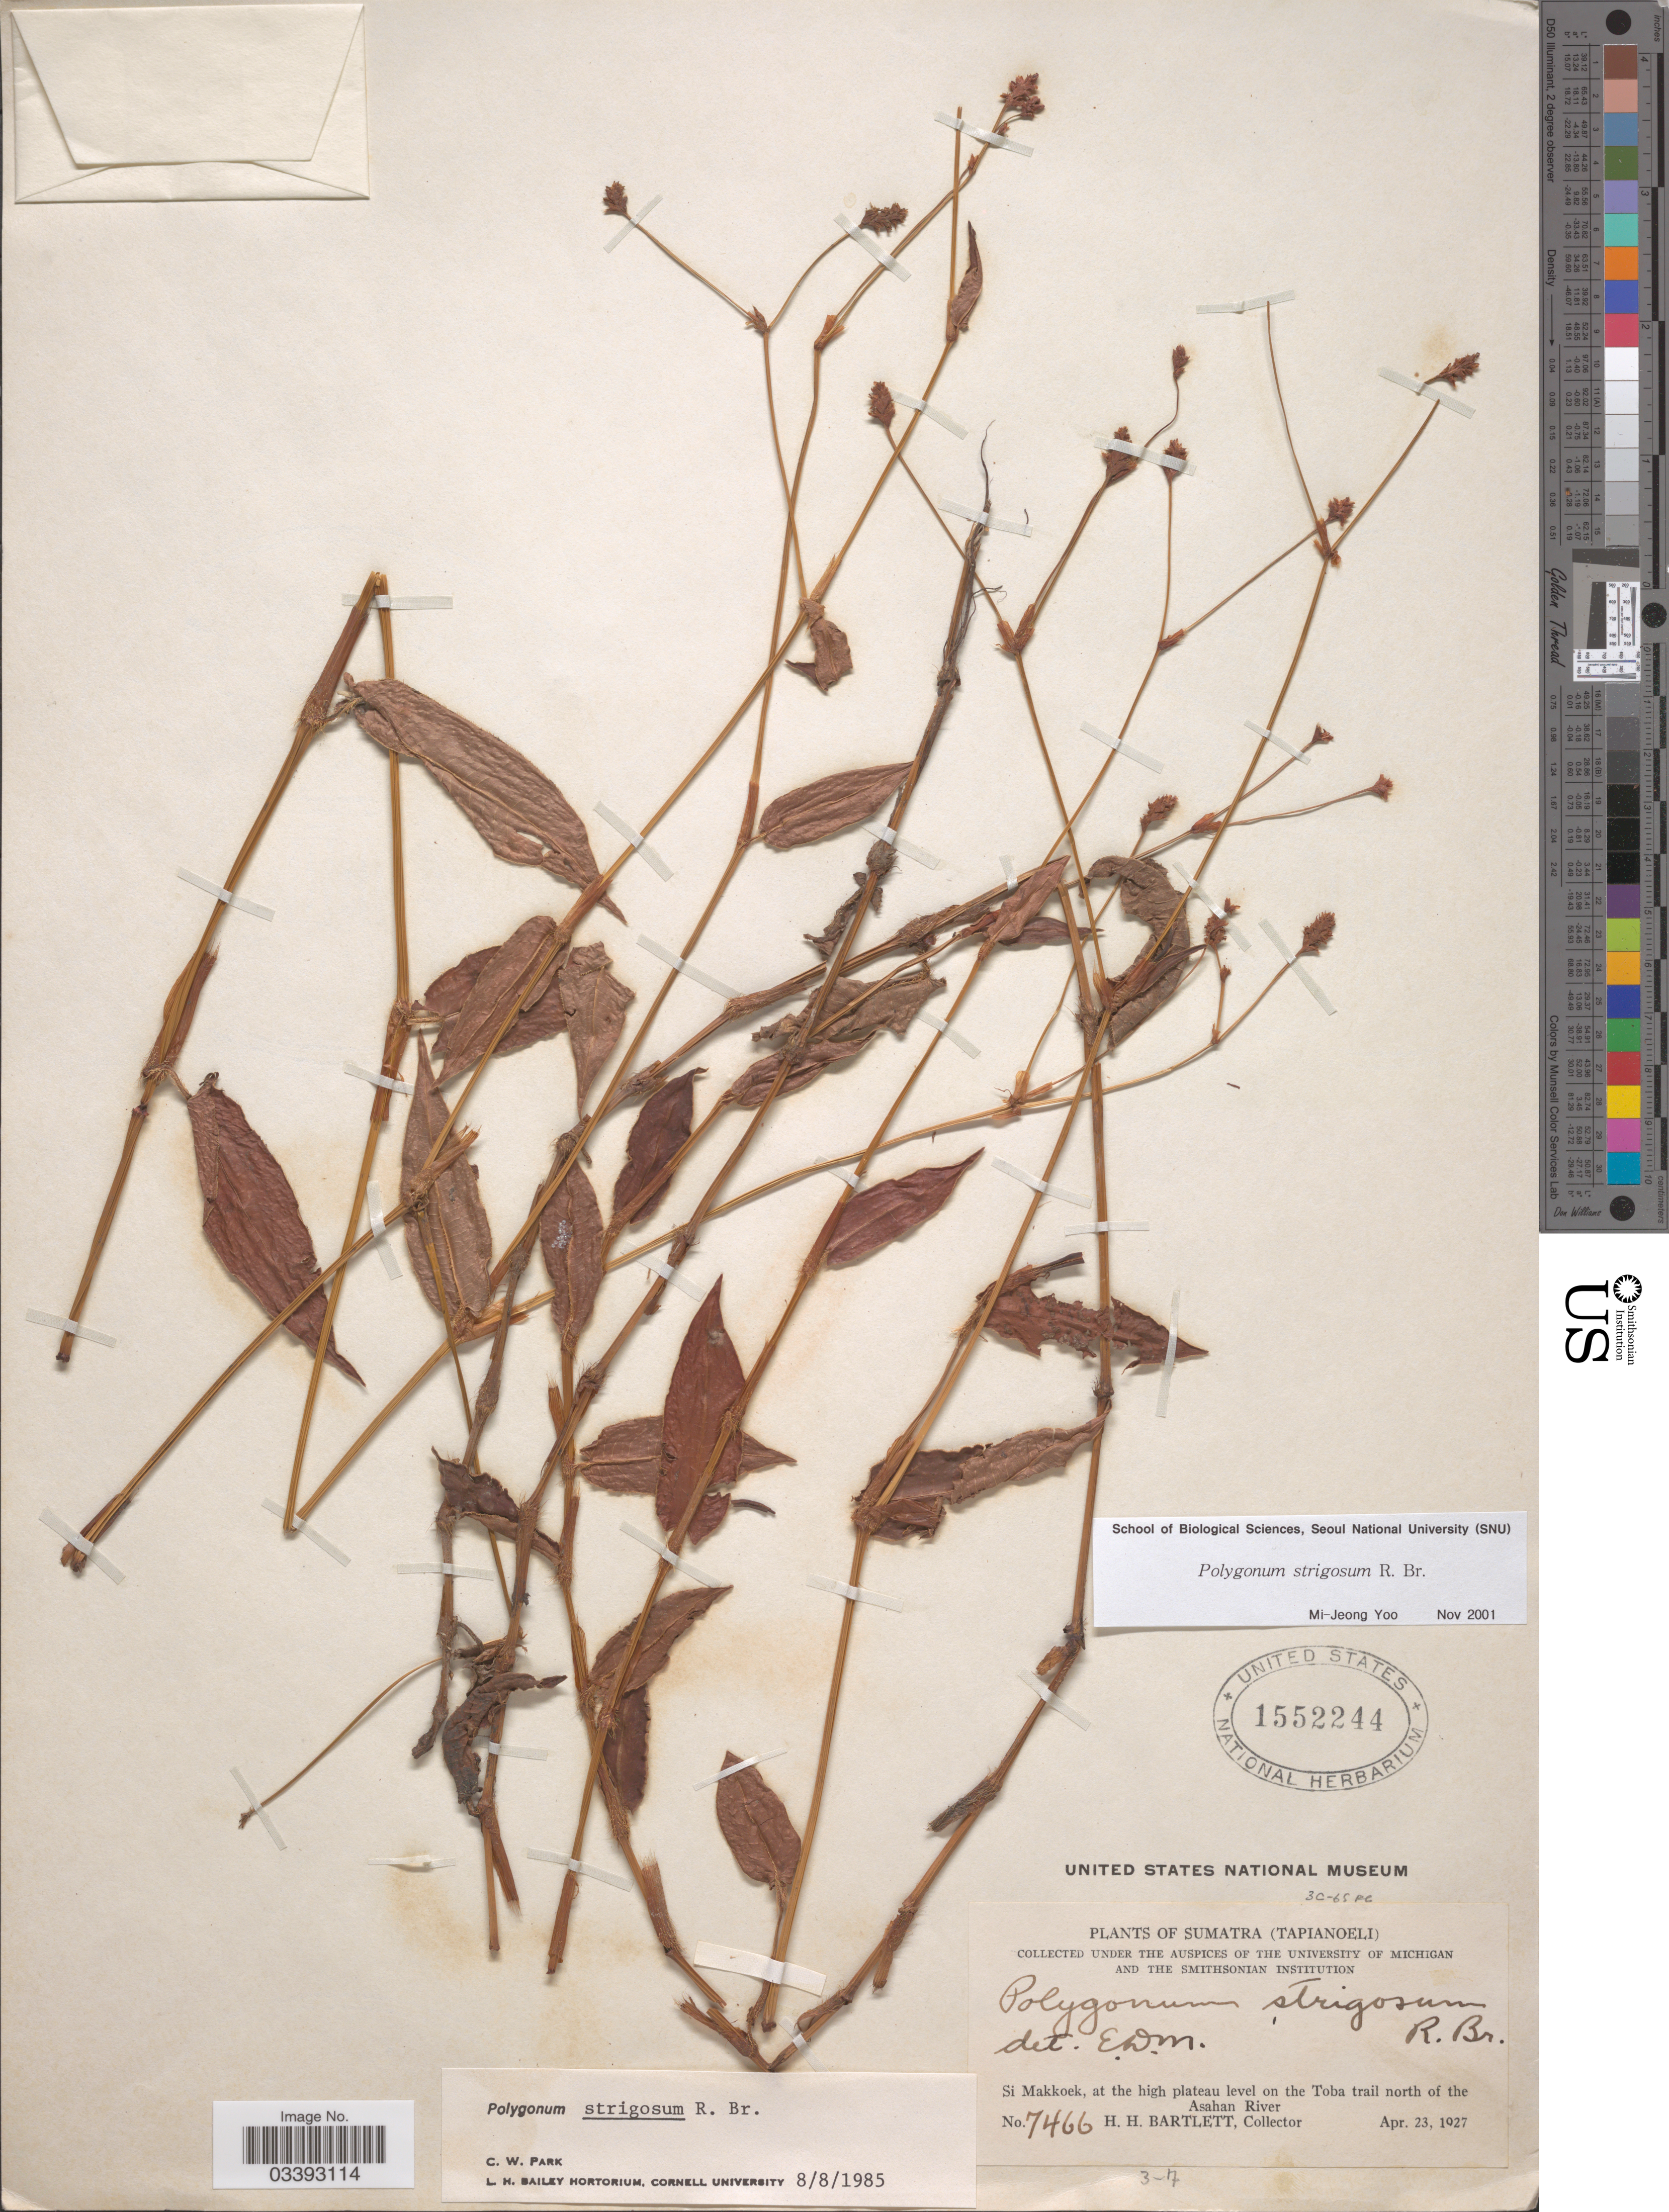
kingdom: Plantae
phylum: Tracheophyta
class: Magnoliopsida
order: Caryophyllales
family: Polygonaceae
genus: Persicaria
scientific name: Persicaria strigosa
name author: (R. Br.) H. Gross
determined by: Wagner, W. L., (BOT), Smithsonian Institution - National Museum of Natural History (UNITED STATES)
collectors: H. H. Bartlett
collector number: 7466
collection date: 1927-04-23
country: Indonesia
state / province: Sumatra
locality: (Tapianoeli). Si Makkoek, at the high plateau level on the Toba trail north of the Asahan River.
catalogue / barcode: US 1552244